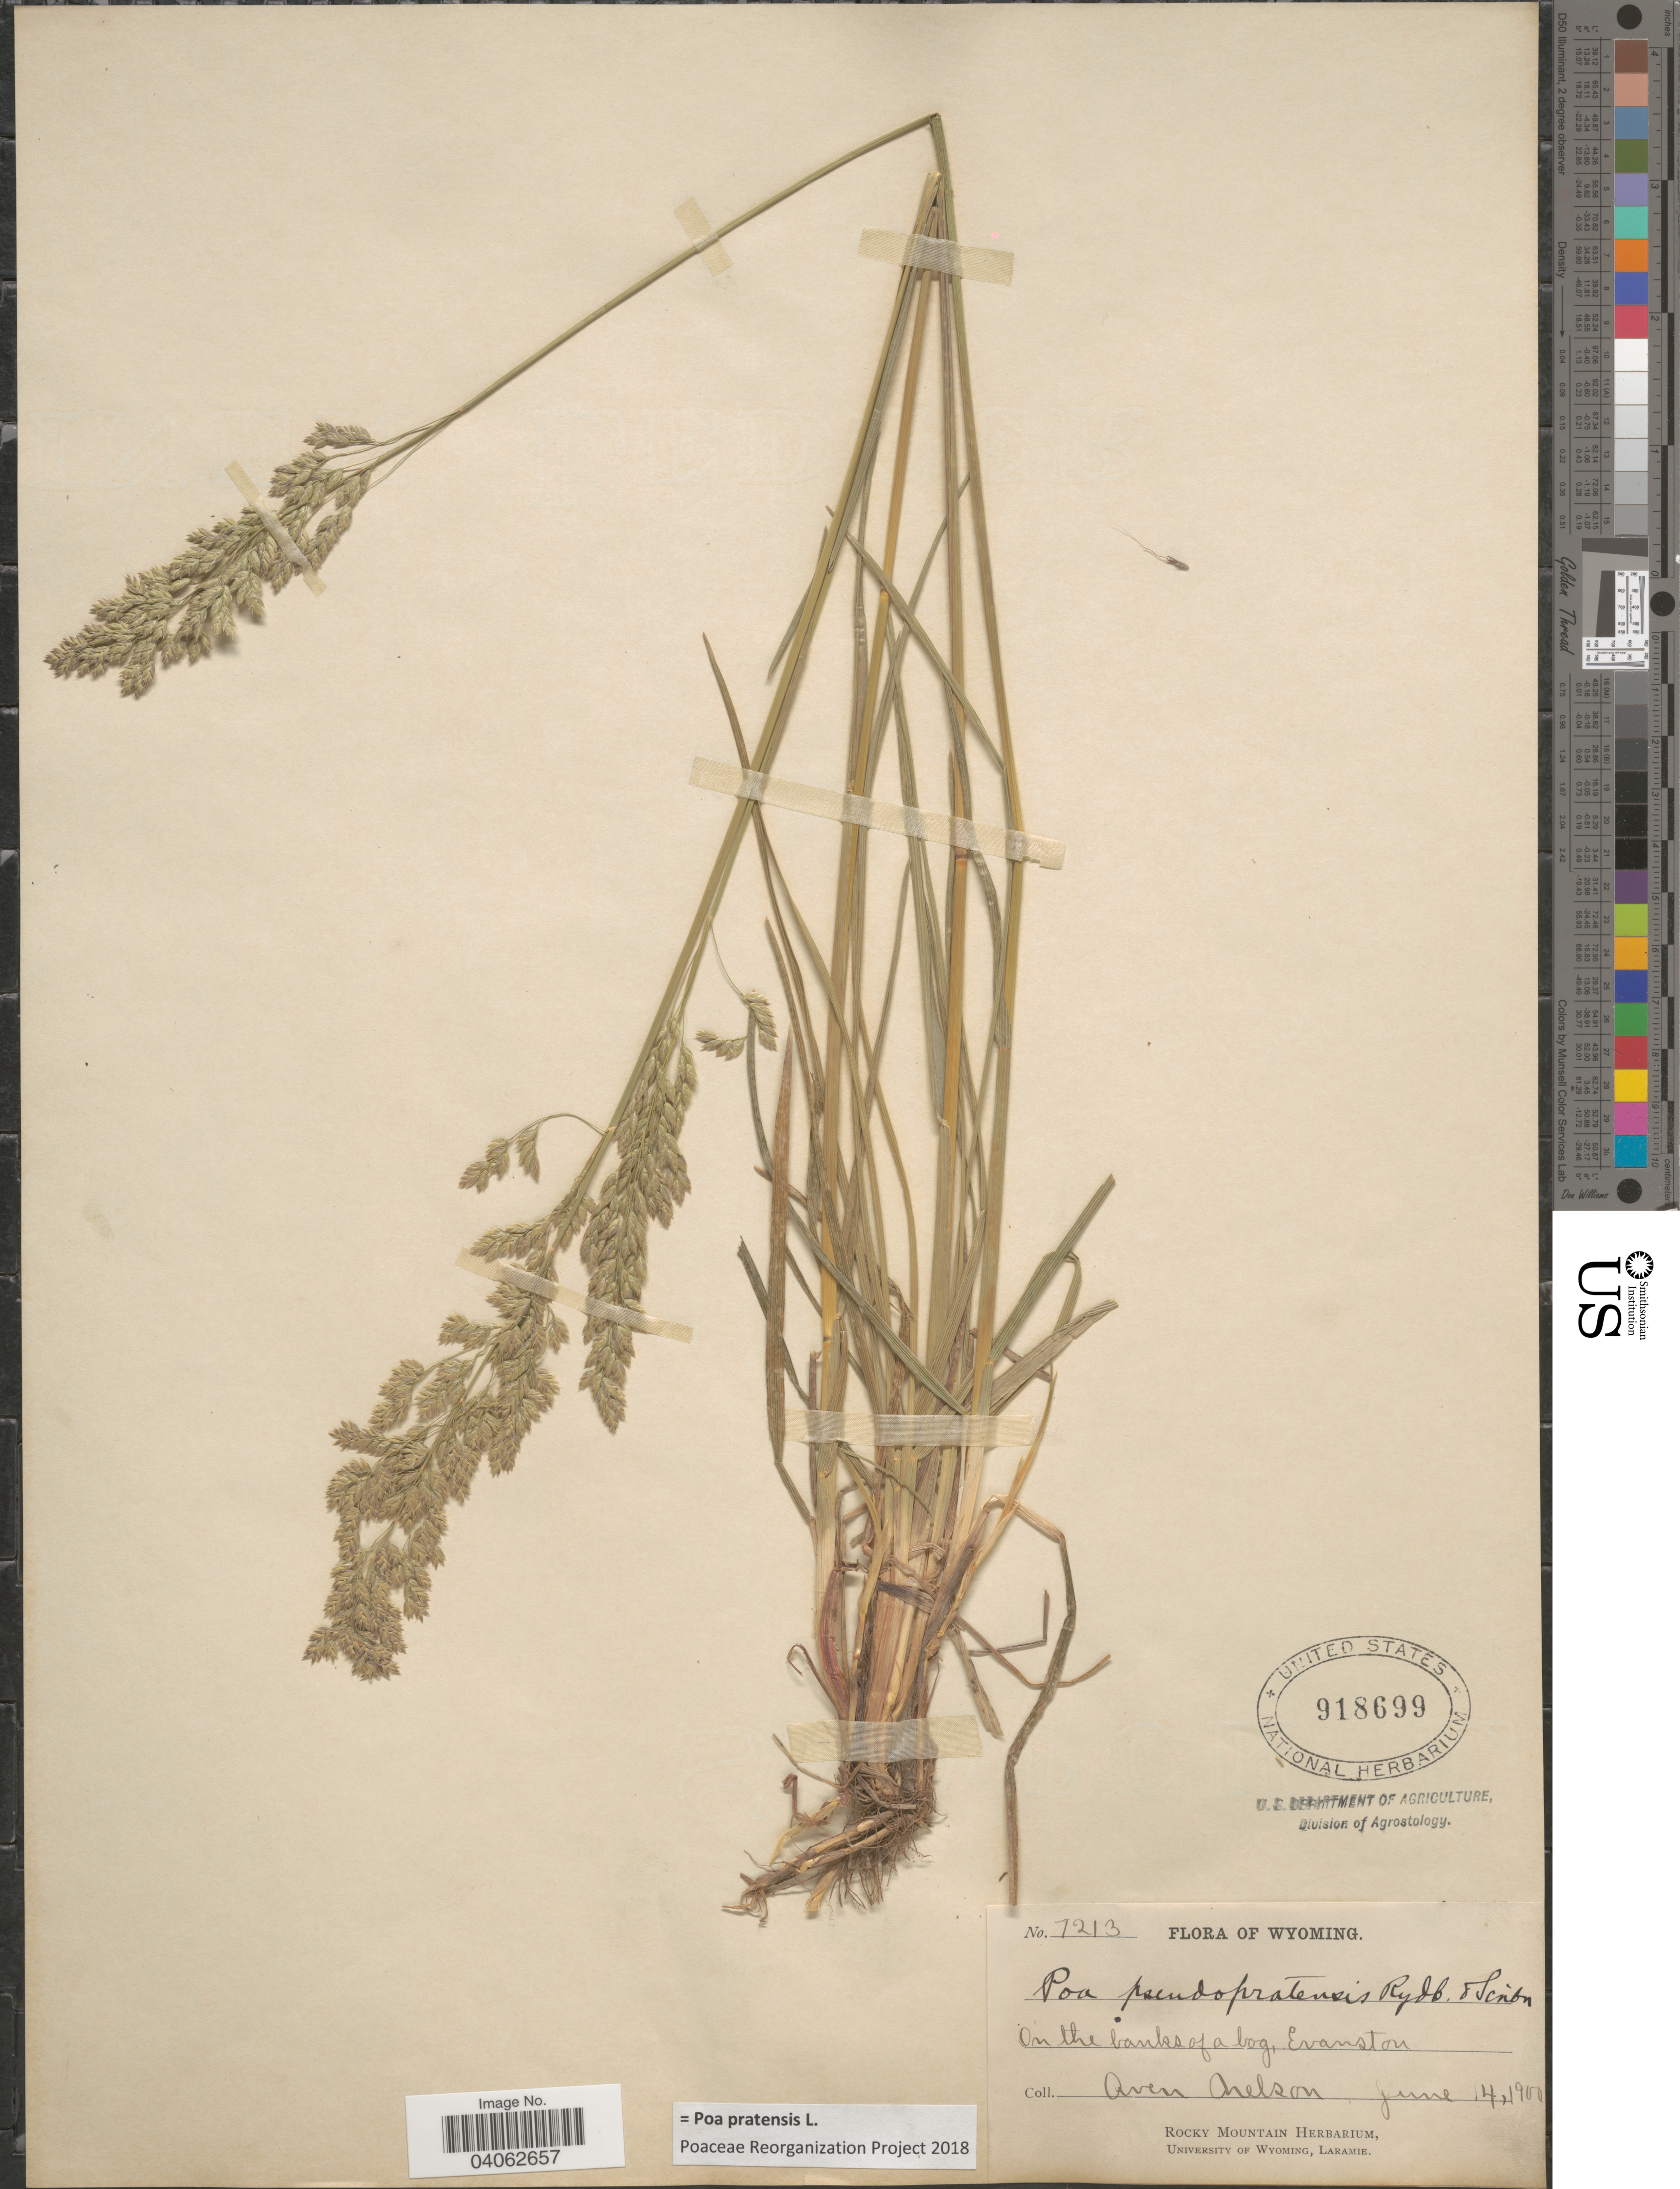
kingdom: Plantae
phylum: Tracheophyta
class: Liliopsida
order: Poales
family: Poaceae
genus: Poa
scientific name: Poa pratensis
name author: L.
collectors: A. Nelson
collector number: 7213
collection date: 1900-06-14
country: United States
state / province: Wyoming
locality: On the banks of a bog, Evanston.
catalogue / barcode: US 918699